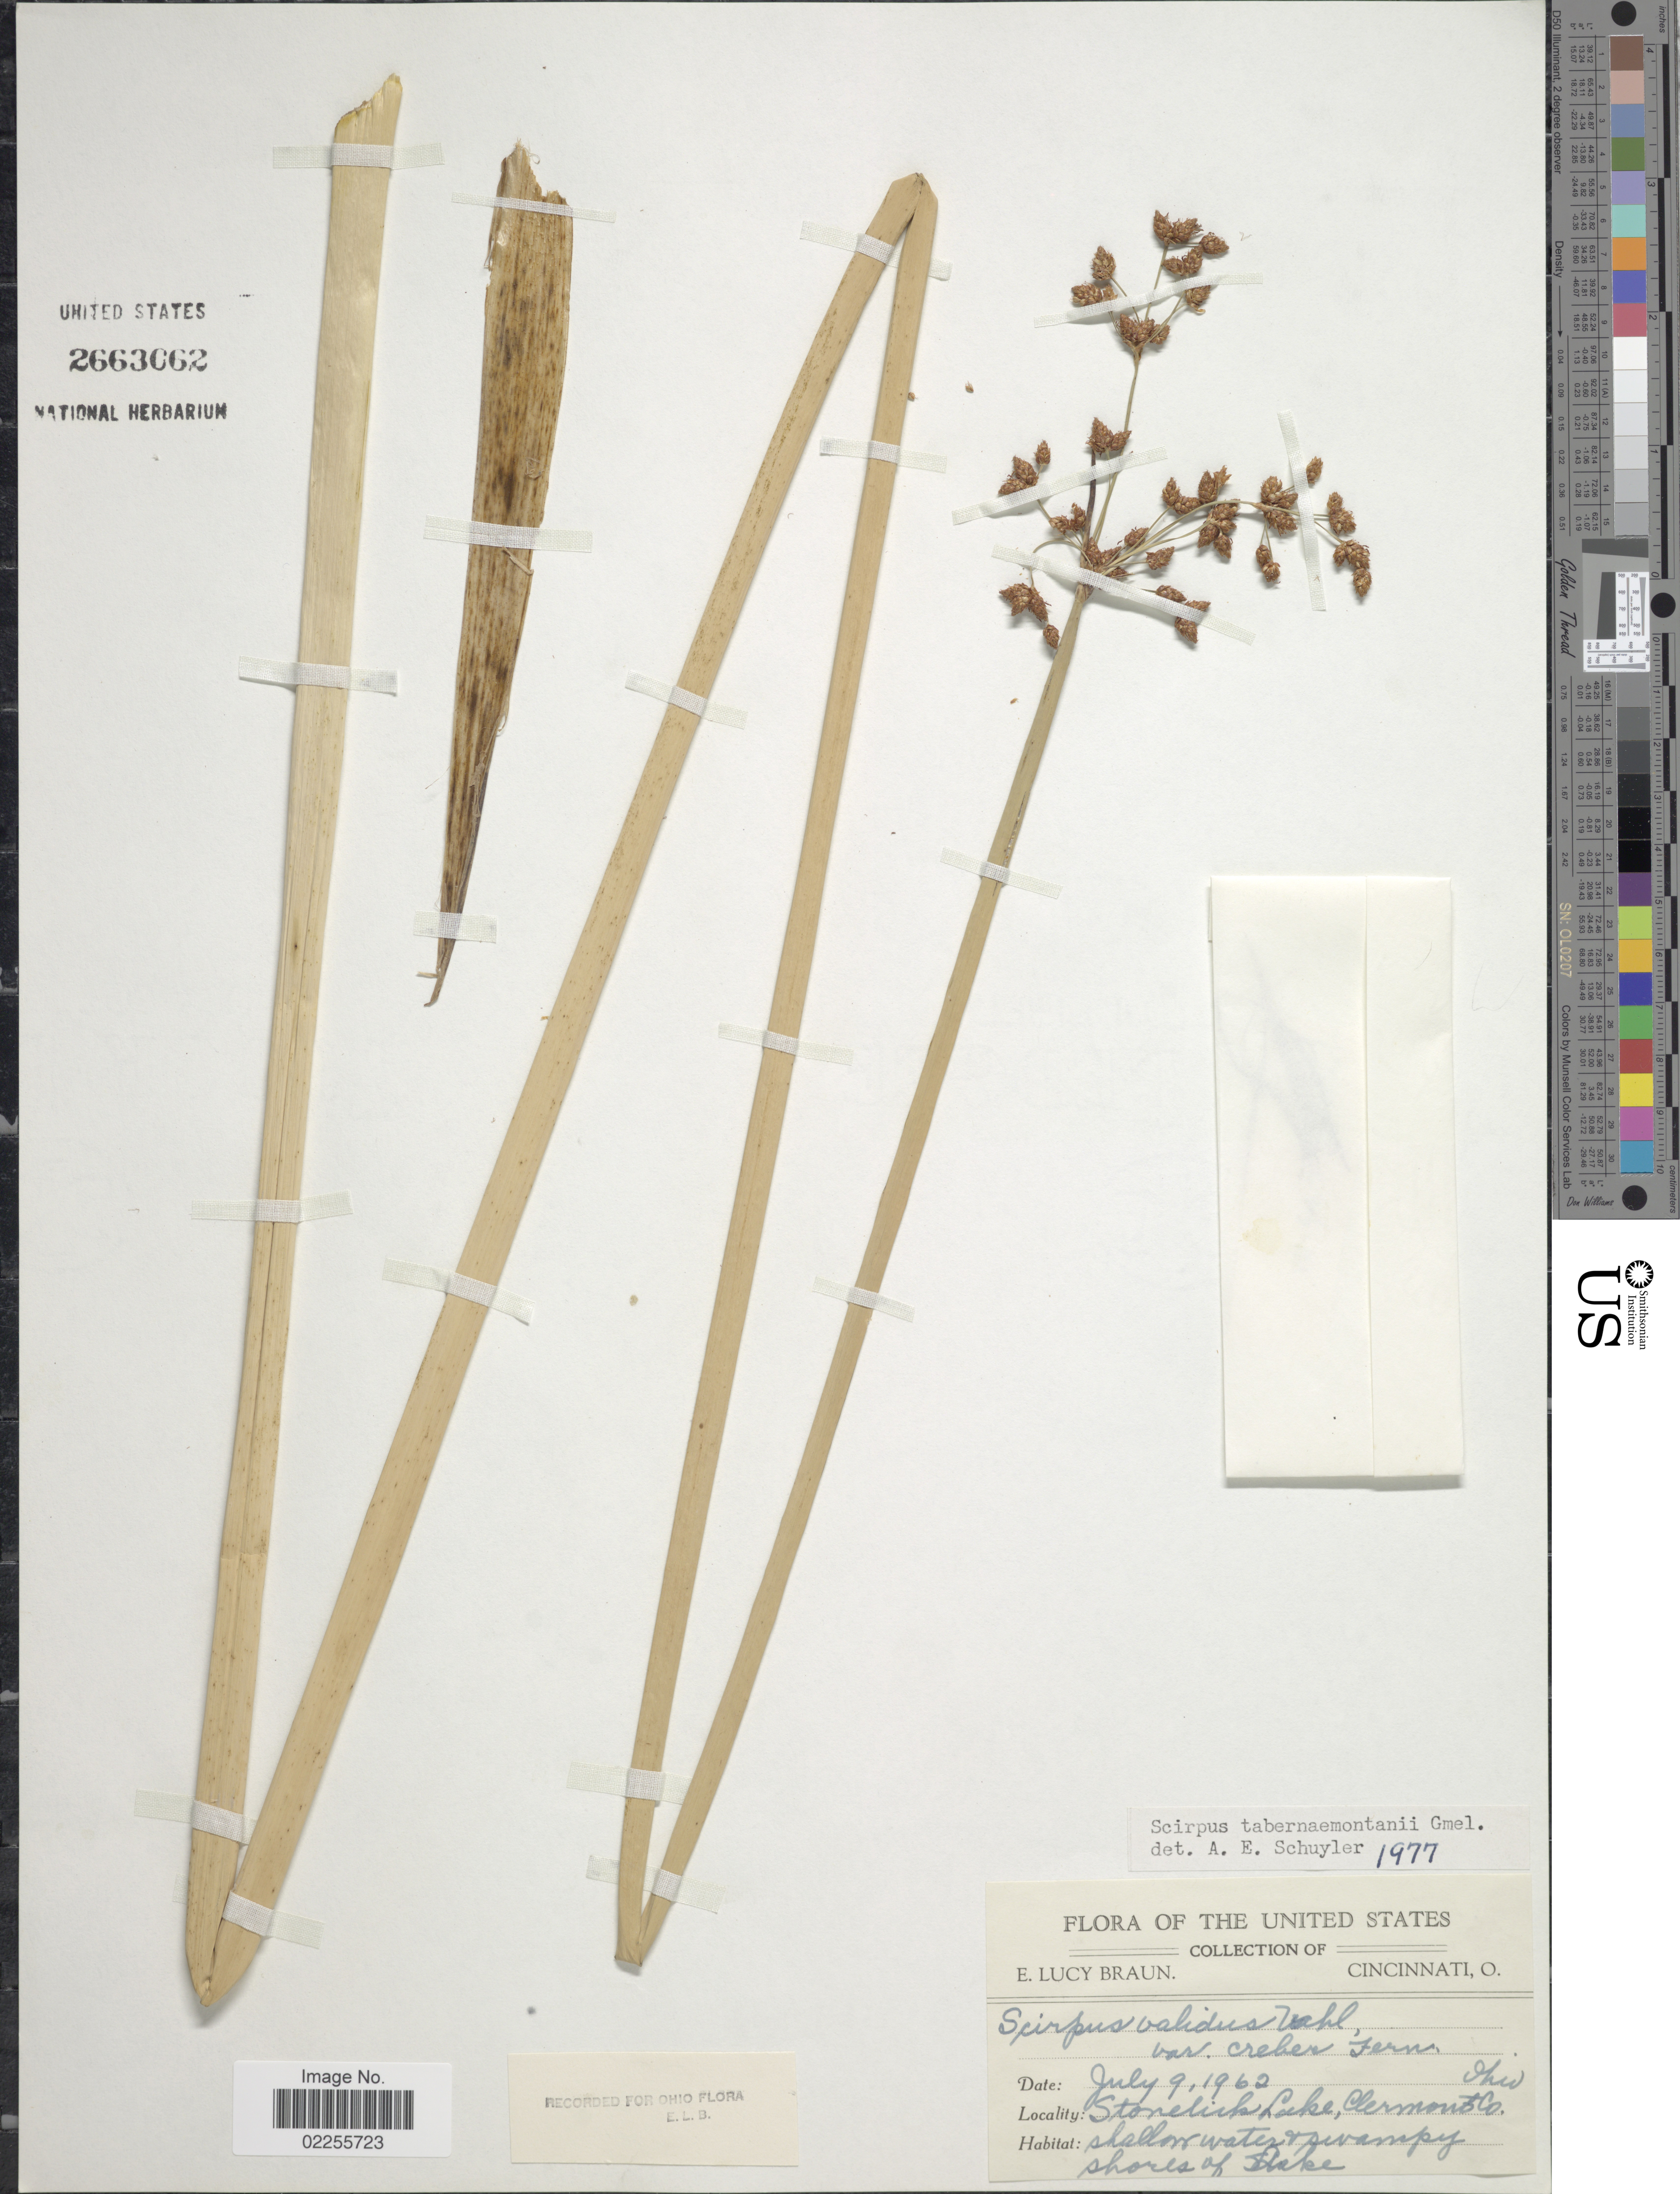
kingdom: Plantae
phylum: Tracheophyta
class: Liliopsida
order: Poales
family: Cyperaceae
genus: Schoenoplectus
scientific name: Schoenoplectus tabernaemontani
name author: (C.C. Gmel.) Palla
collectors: E. L. Braun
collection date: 1962-07-09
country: United States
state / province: Ohio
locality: Stonelick Lake, Clermont Co., shallow water + swampy shores of lake.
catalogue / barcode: US 2663662